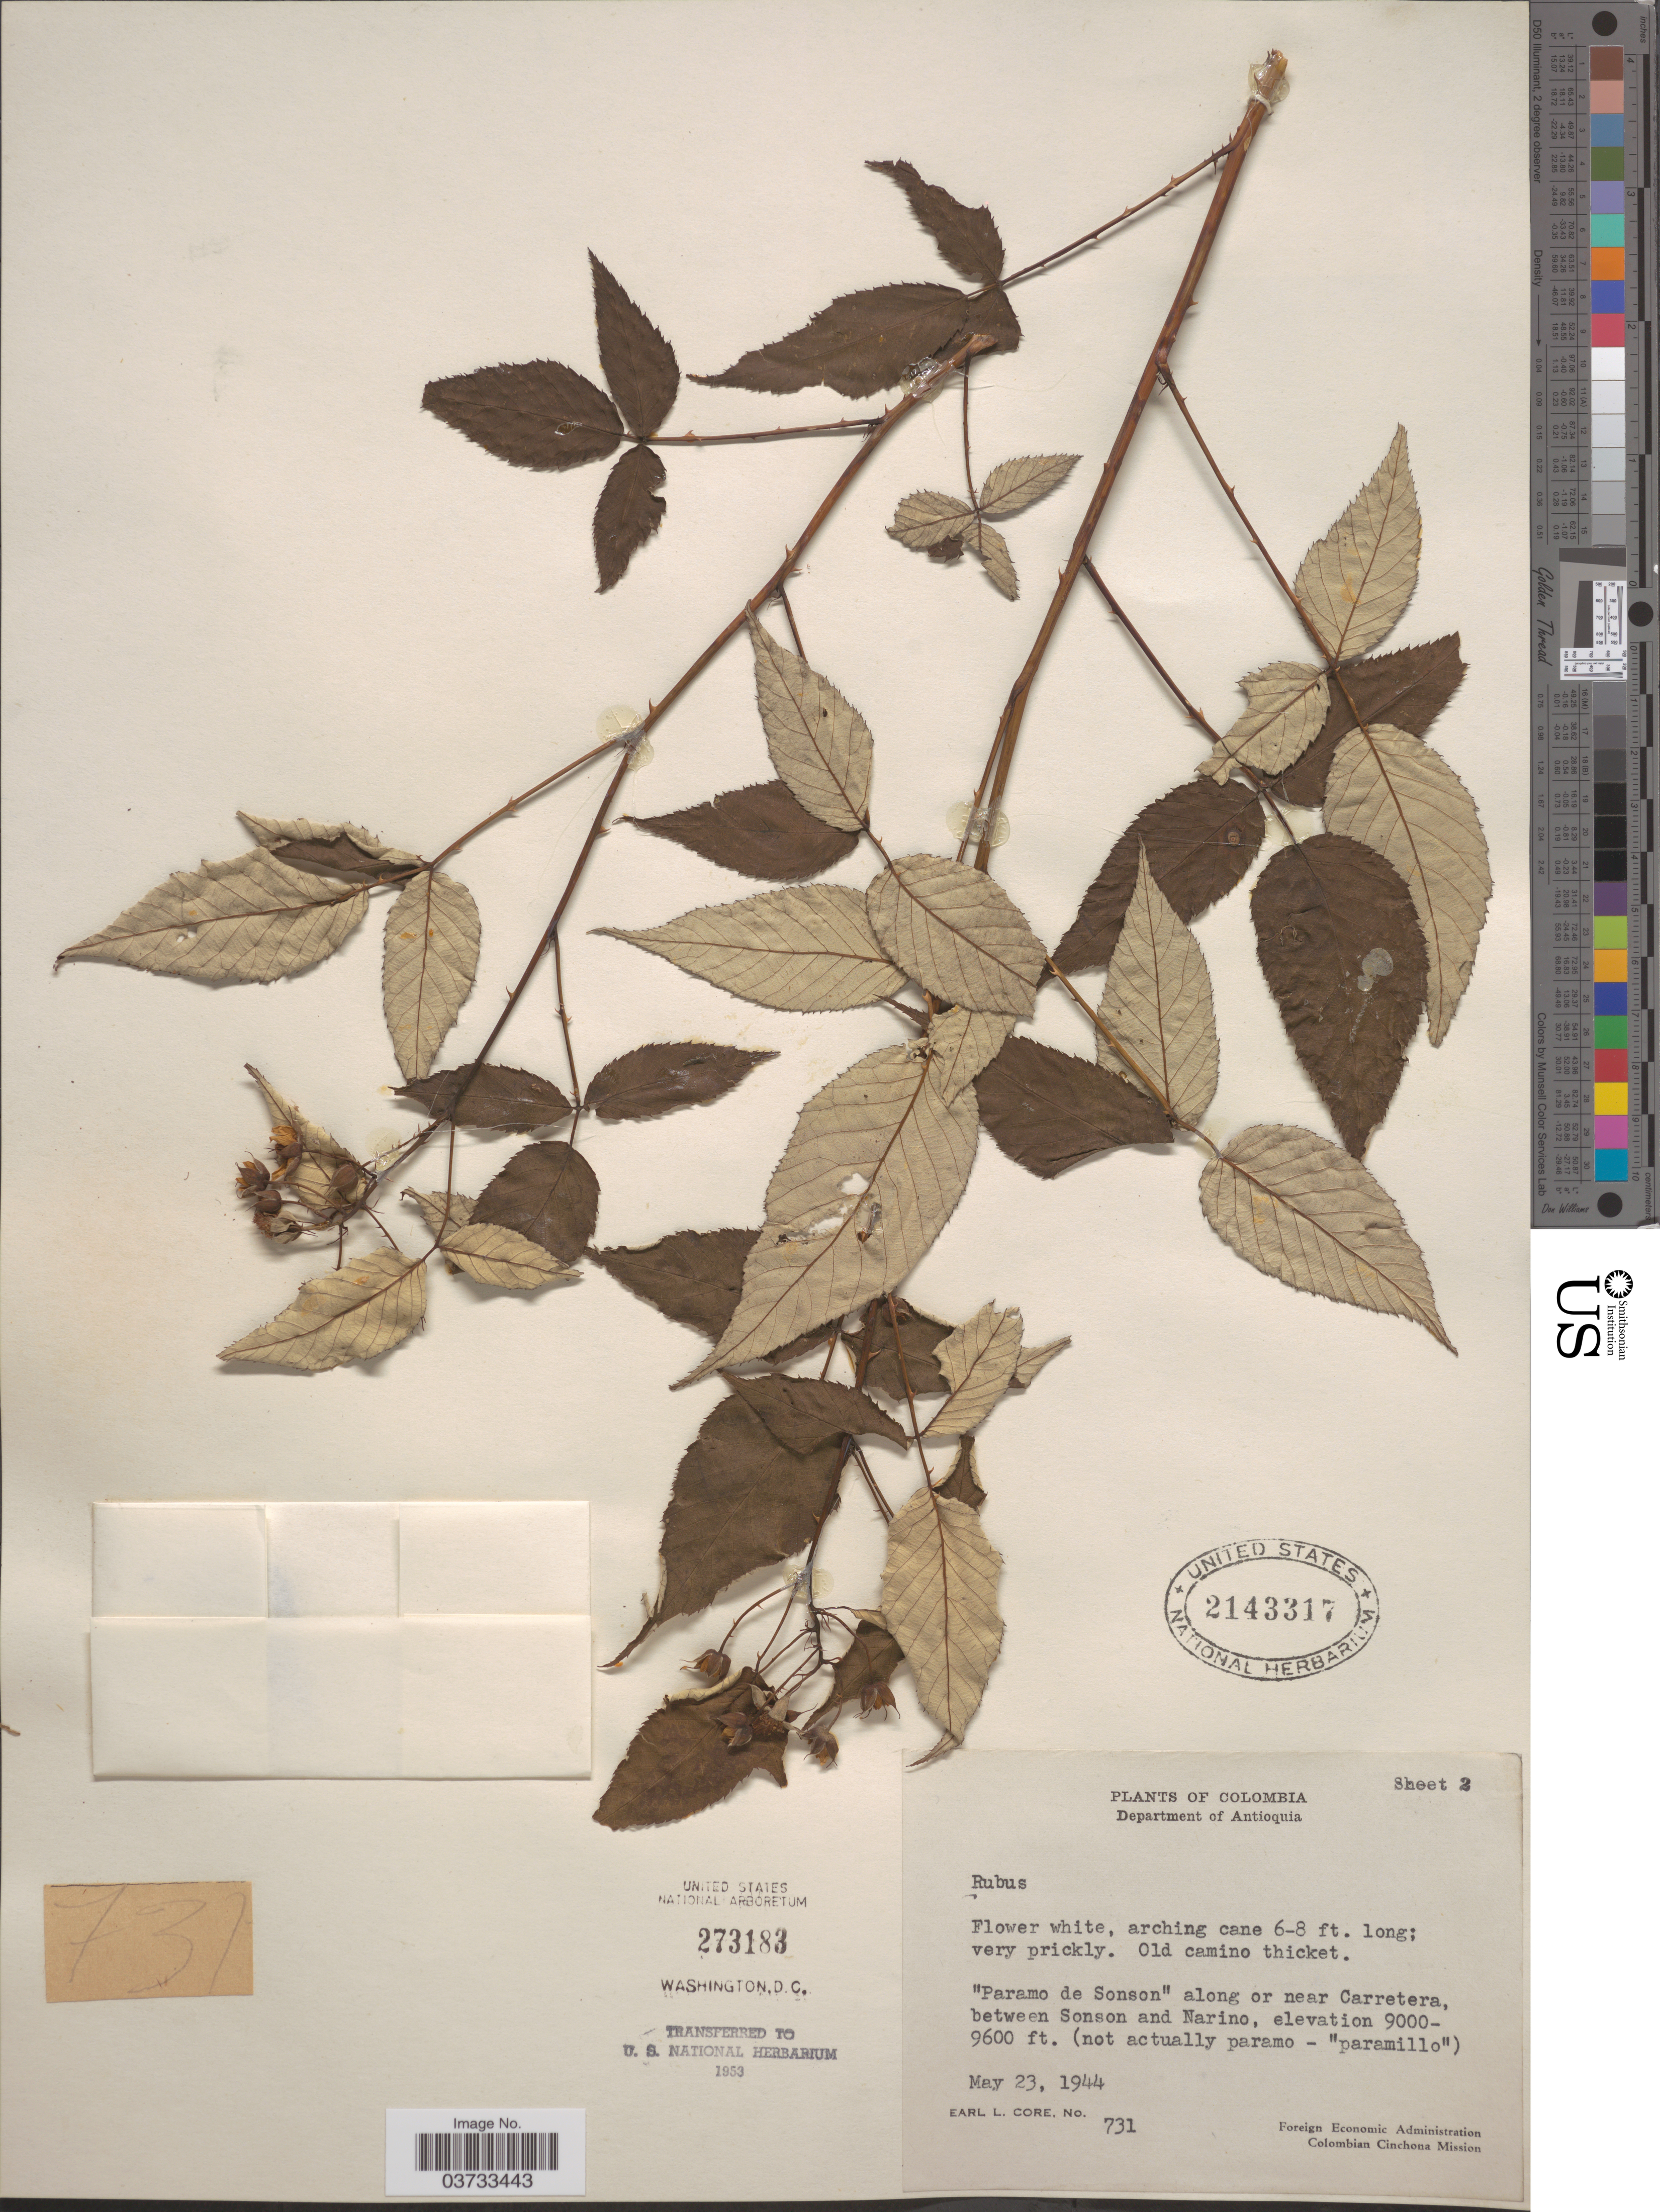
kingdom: Plantae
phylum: Tracheophyta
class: Magnoliopsida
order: Rosales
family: Rosaceae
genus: Rubus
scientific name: Rubus glaucus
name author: Benth.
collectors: E. L. Core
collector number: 731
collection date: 1944-05-23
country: Colombia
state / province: Antioquia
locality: Department of Antioquia. "Paramo de Sonson" along or near Carretera, between Sonson and Narino.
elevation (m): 2743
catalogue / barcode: US 2143317